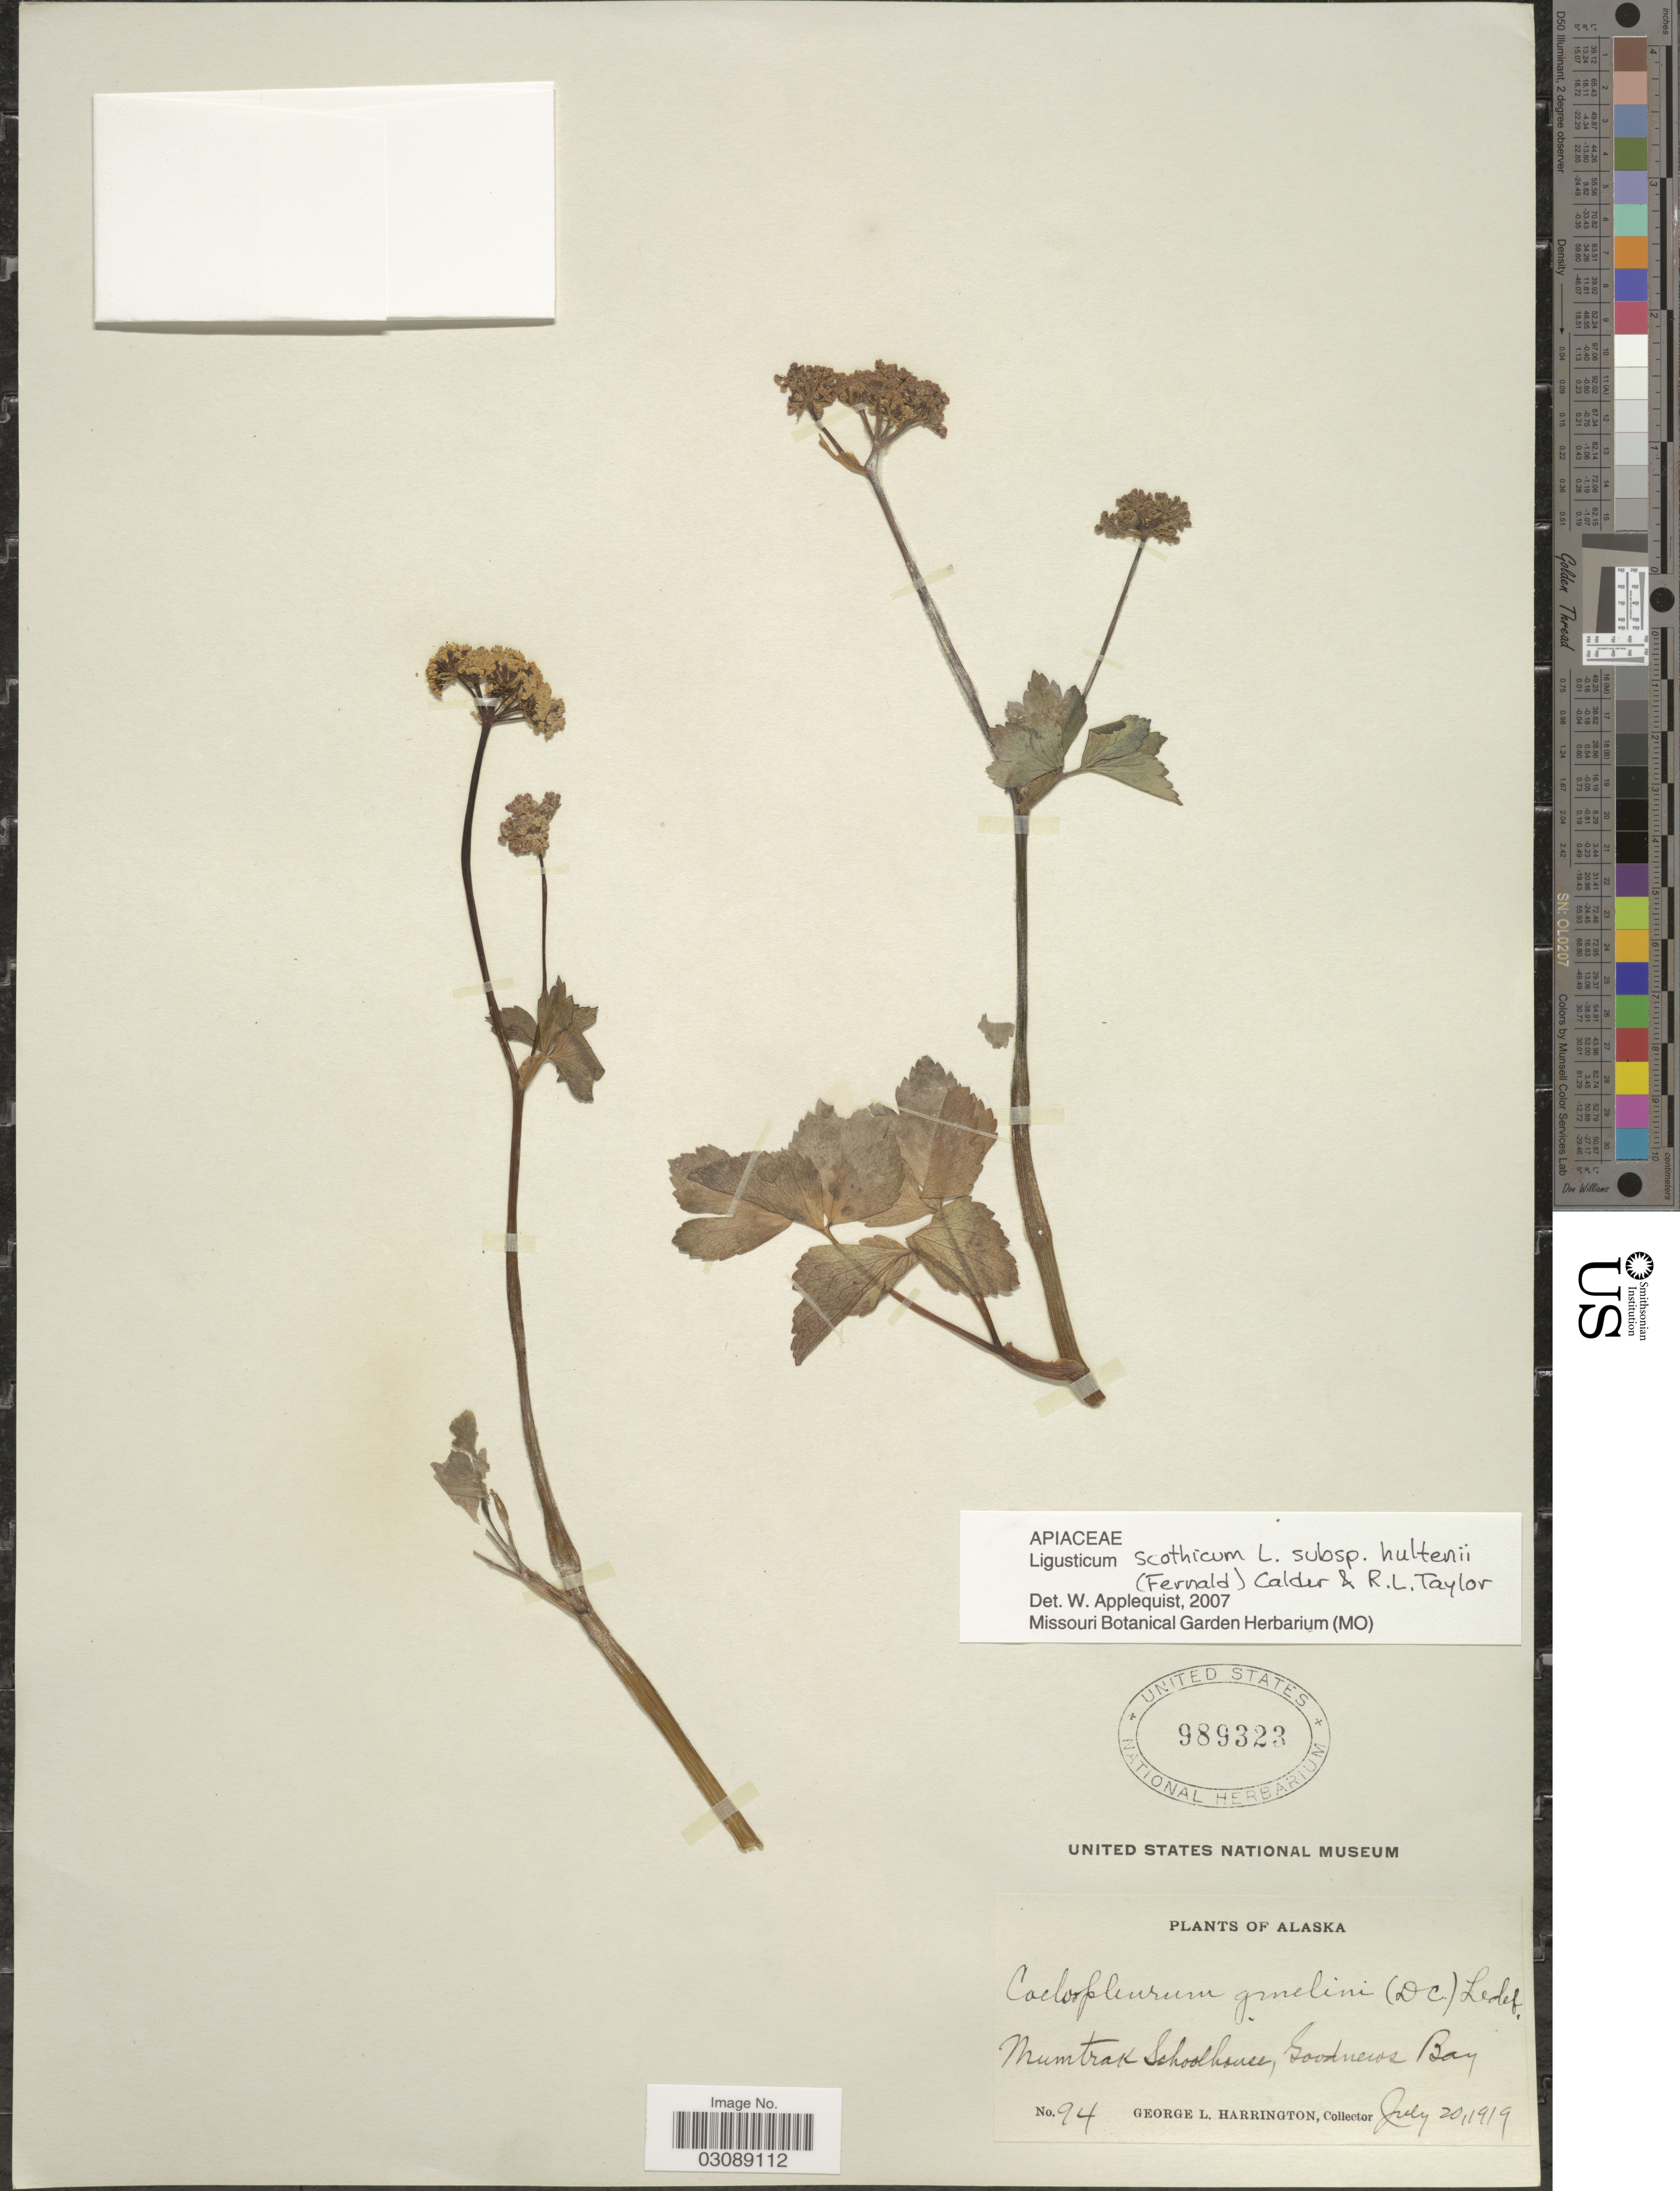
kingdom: Plantae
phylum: Tracheophyta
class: Magnoliopsida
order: Apiales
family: Apiaceae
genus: Ligusticum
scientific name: Ligusticum scoticum subsp. hultenii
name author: (Fernald) Calder & Roy L. Taylor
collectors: G. Harrington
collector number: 94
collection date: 1919-07-20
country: United States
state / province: Alaska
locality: Mumtrak Schoolhouse, Goodnews Bay.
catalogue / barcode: US 989323